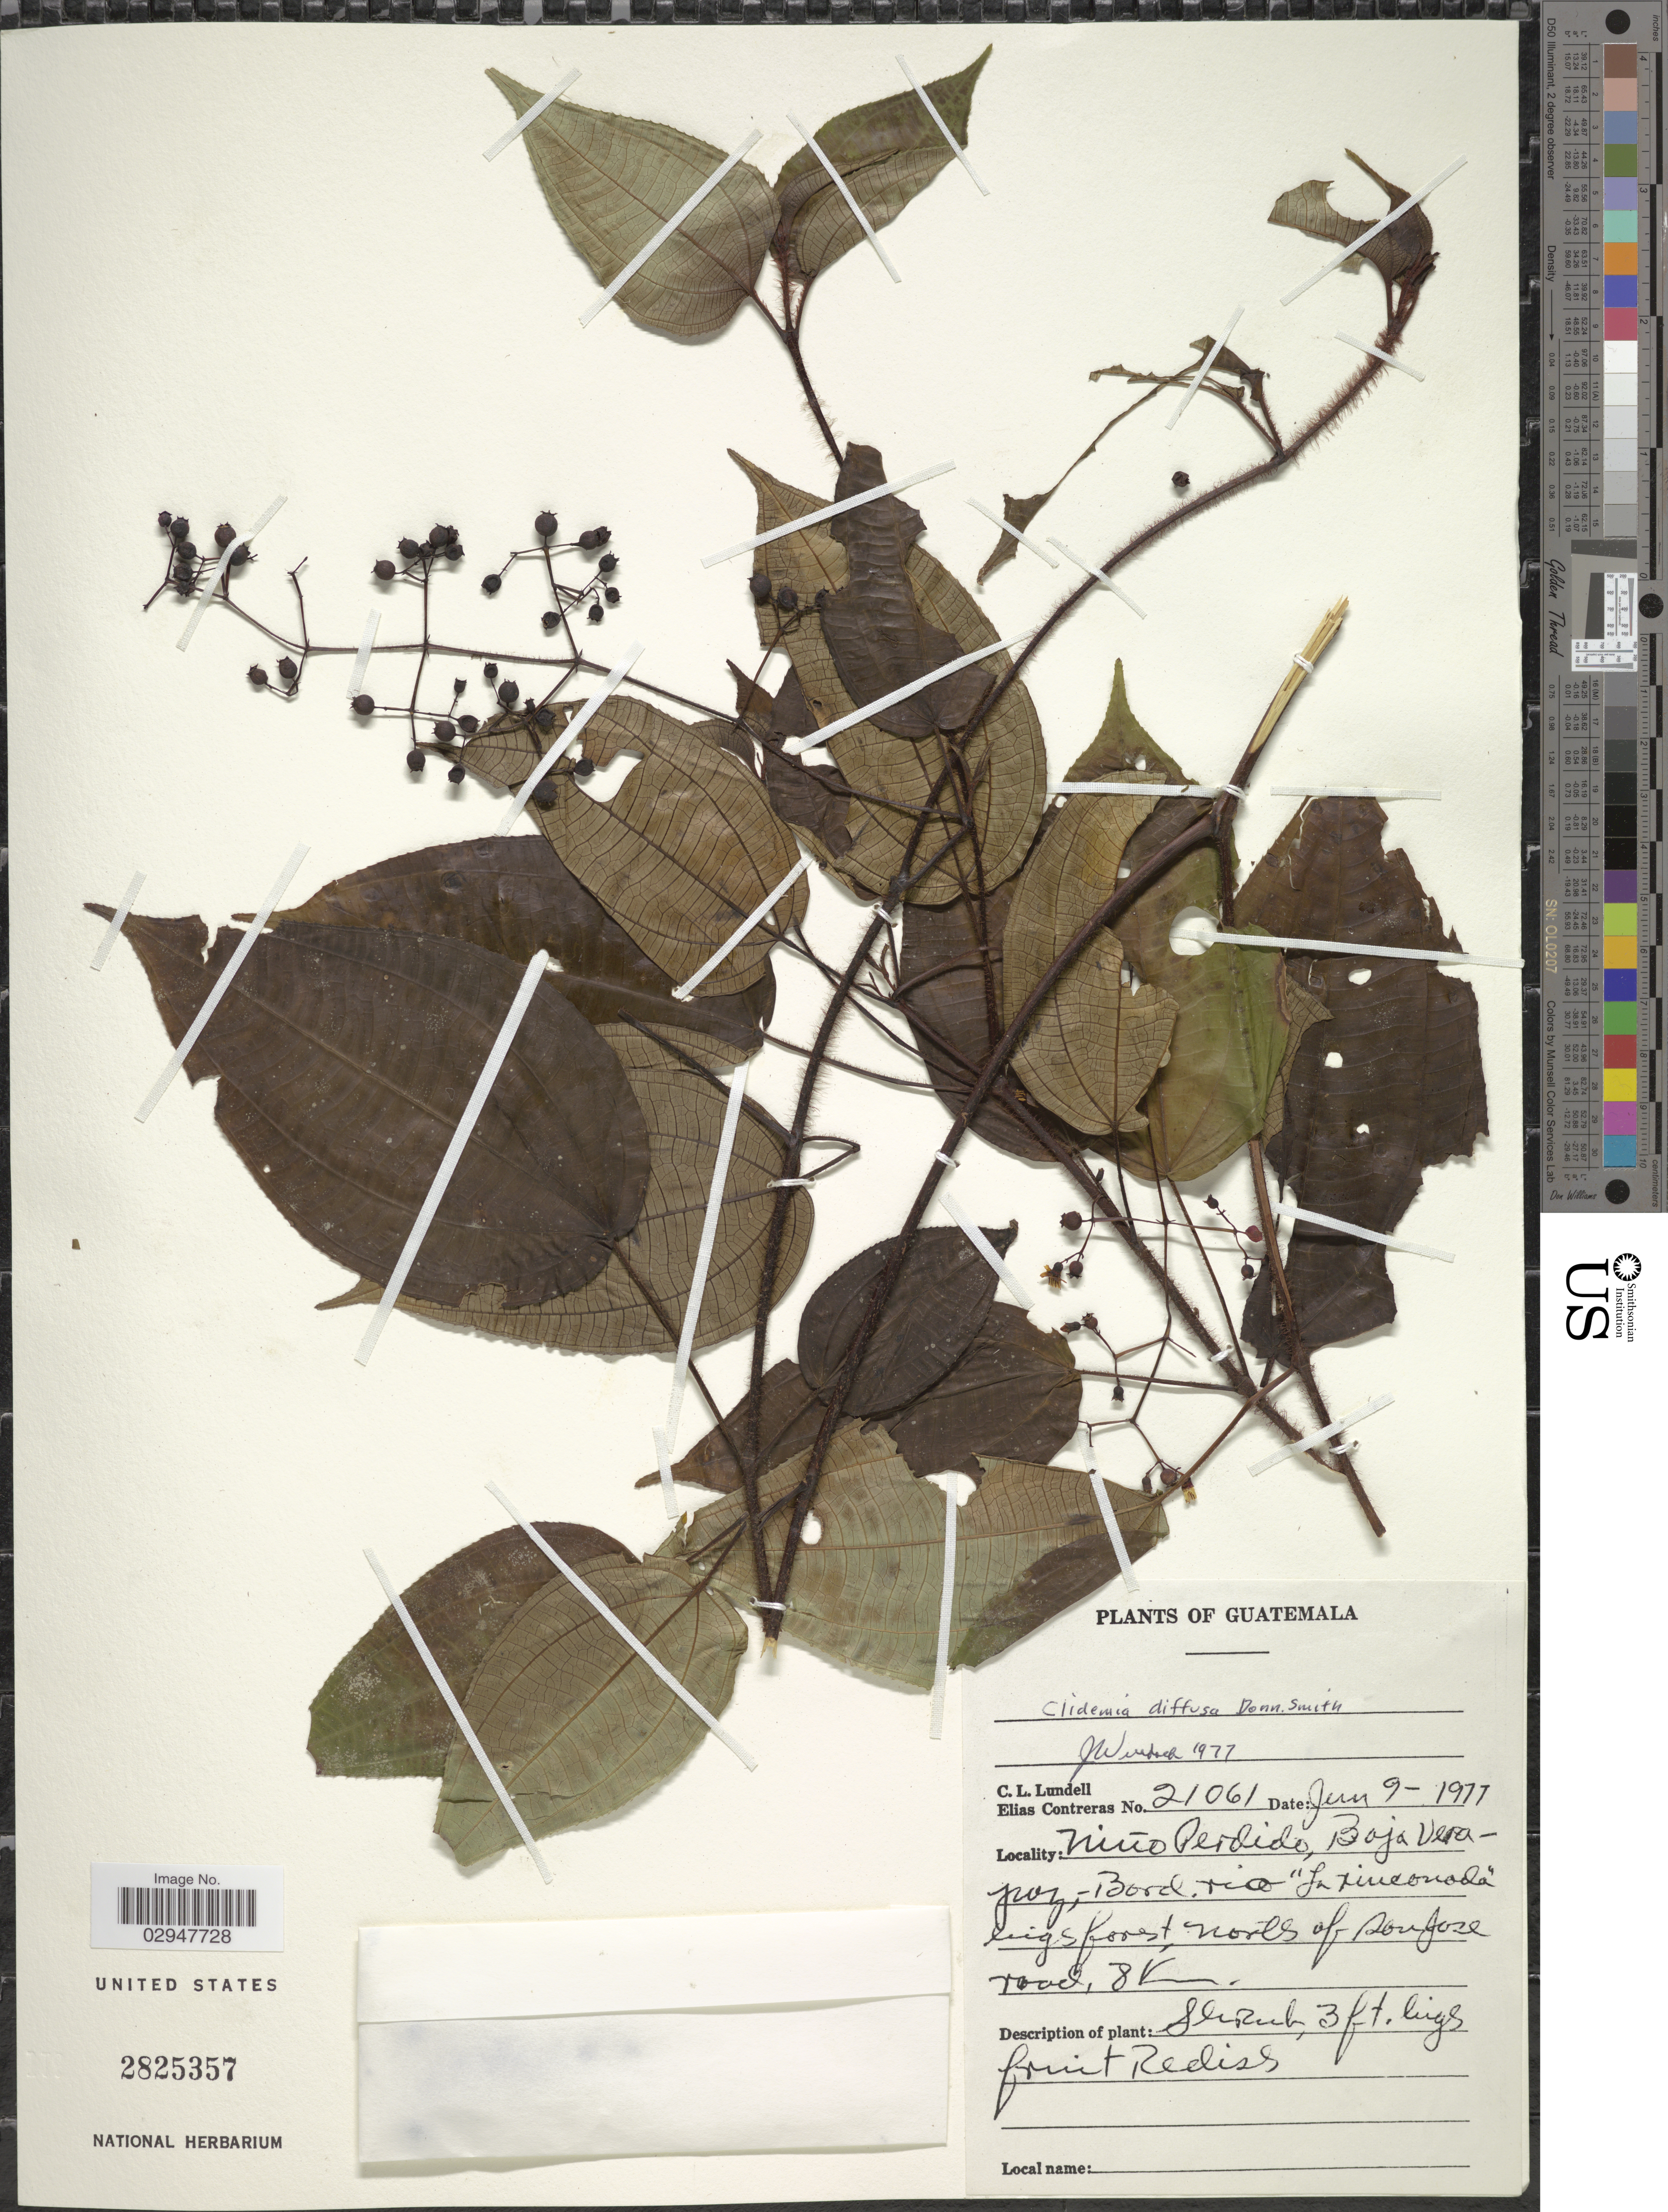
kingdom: Plantae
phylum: Tracheophyta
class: Magnoliopsida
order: Myrtales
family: Melastomataceae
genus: Clidemia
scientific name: Clidemia diffusa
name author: Donn. Sm.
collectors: C. L. Lundell & E. Contreras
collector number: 21061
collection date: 1977-06-09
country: Guatemala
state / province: Baja Verapaz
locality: Niño Perdido, Baja Verapaz, Bord. rio La Riconada, north of San José road, 8 Km.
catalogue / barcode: US 2825357